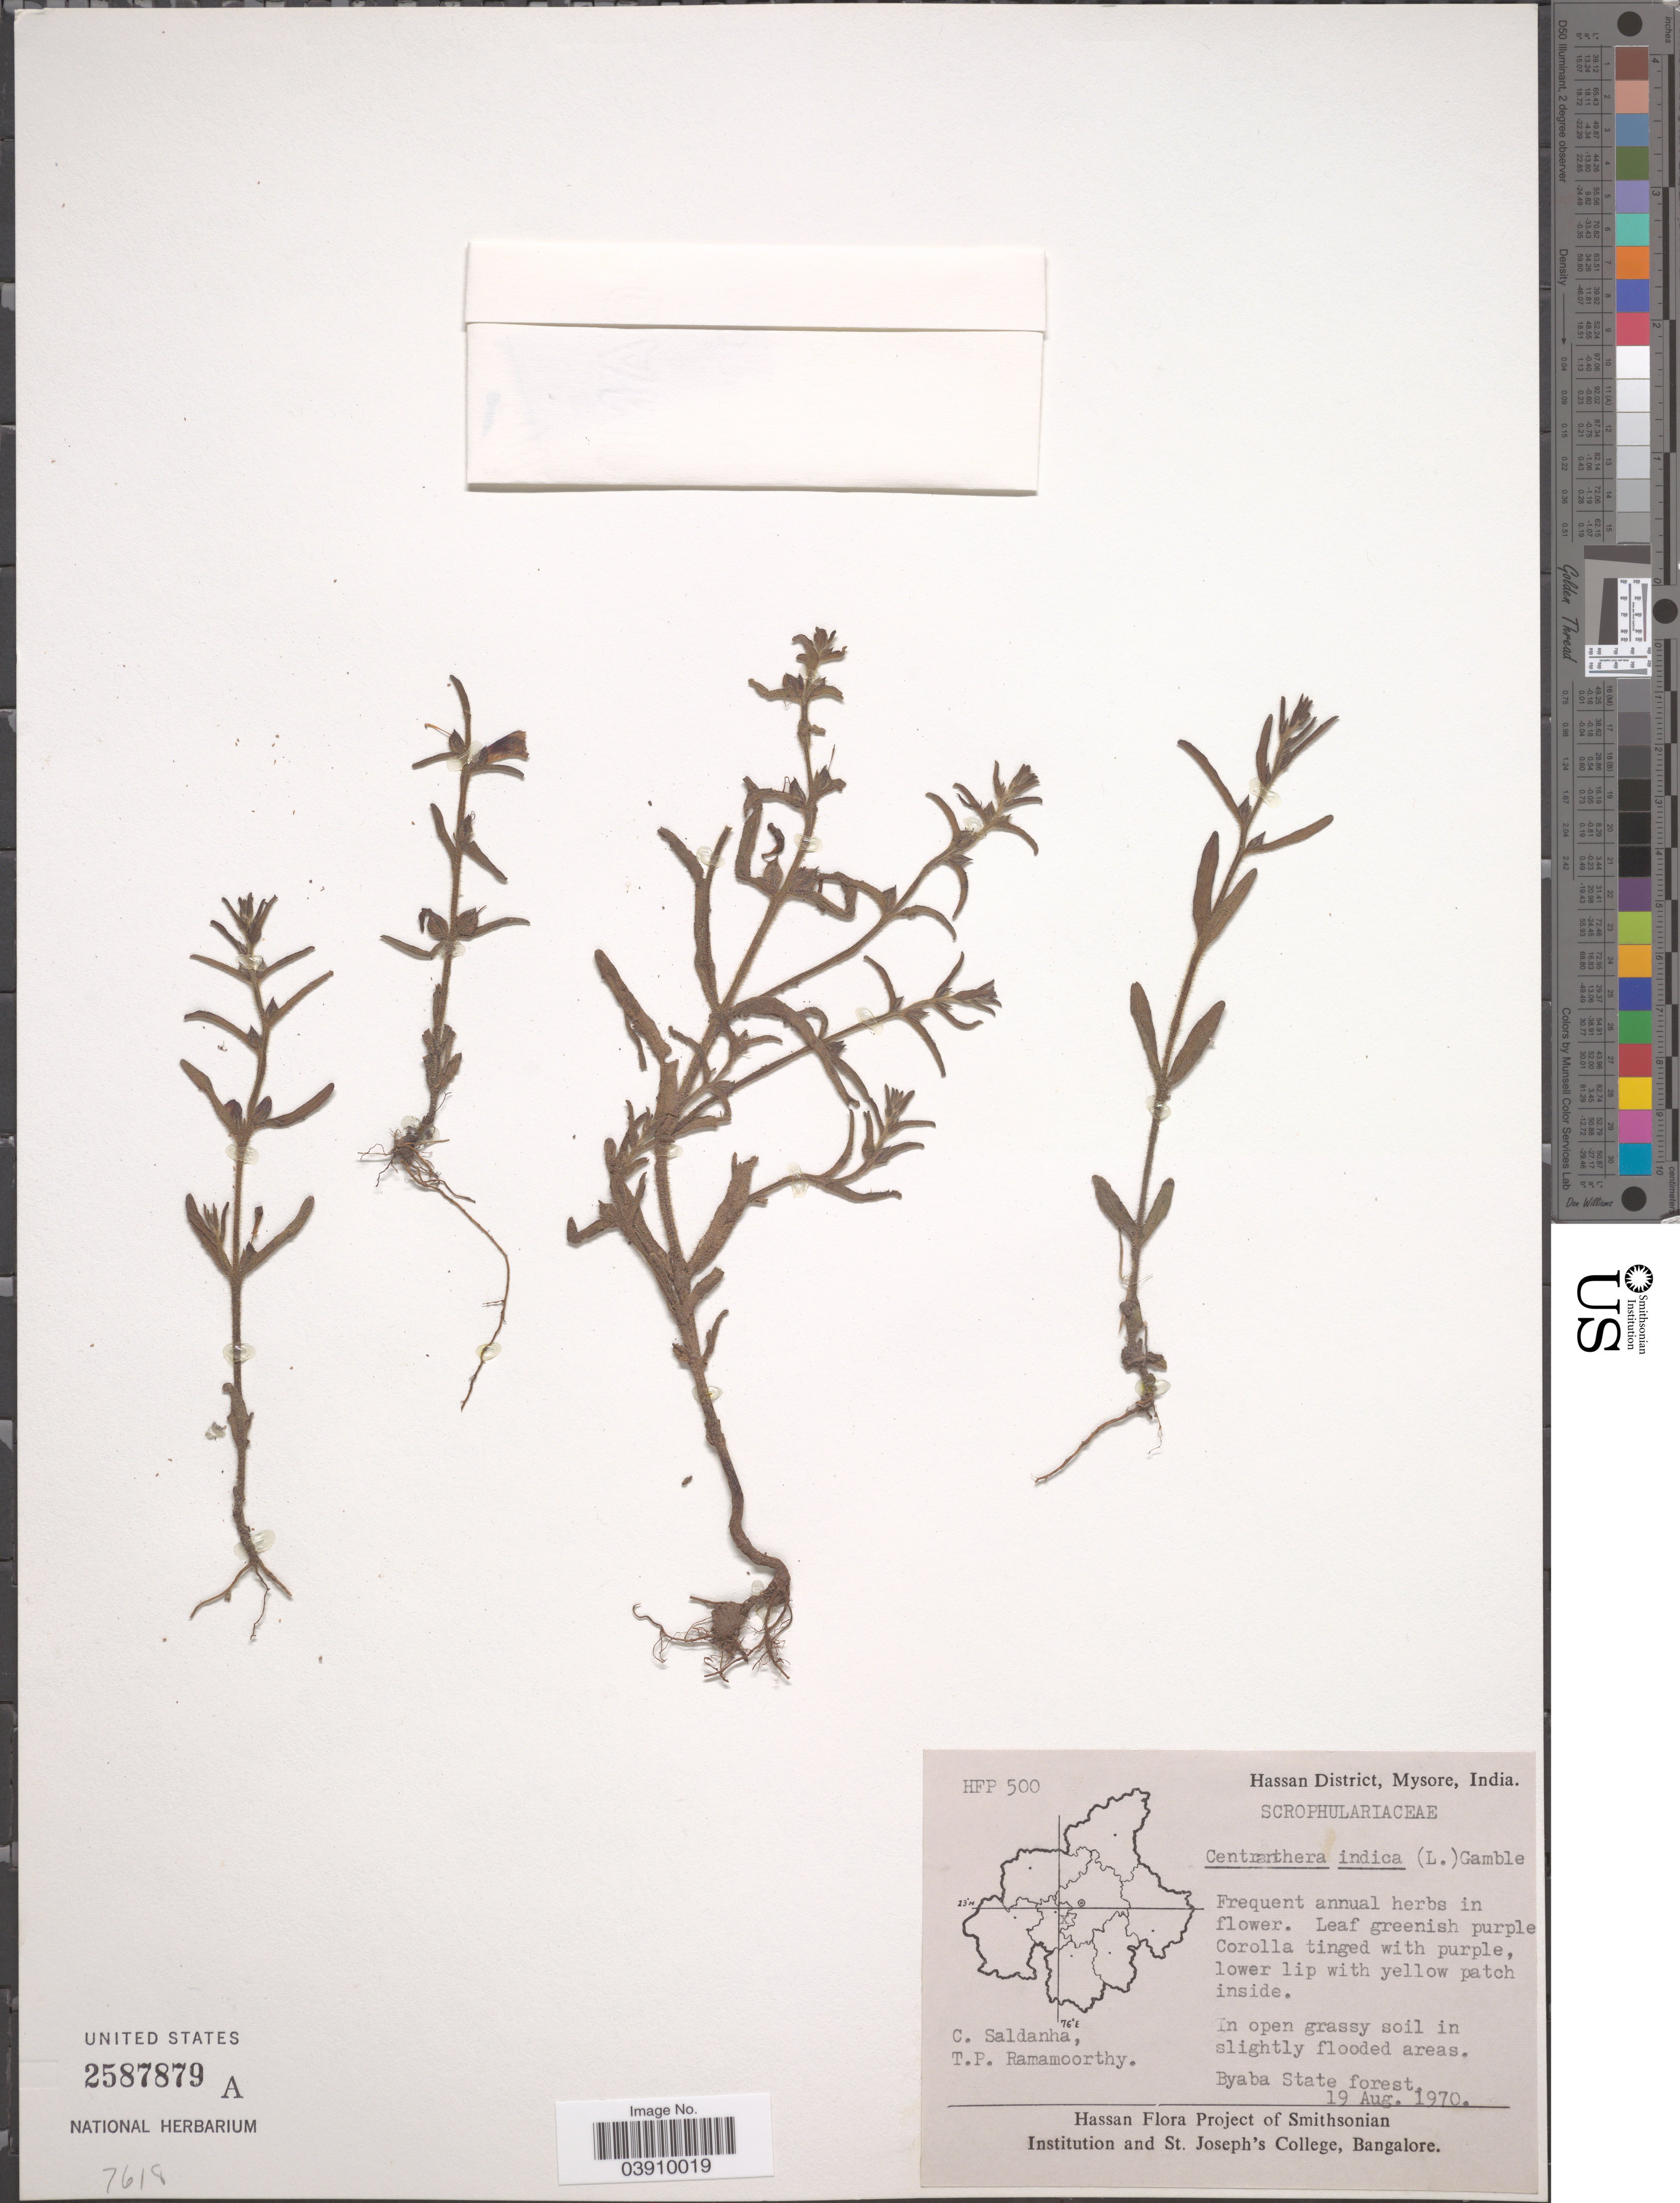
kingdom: Plantae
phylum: Tracheophyta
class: Magnoliopsida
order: Lamiales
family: Orobanchaceae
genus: Centranthera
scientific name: Centranthera indica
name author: (L.) Gamble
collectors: C. Saldanha & T. P. Ramamoorthy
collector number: HFP 500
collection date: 1970-08-19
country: India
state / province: Karnataka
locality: Hassan District, Mysore. Byaba State forest.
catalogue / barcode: US 2587879A